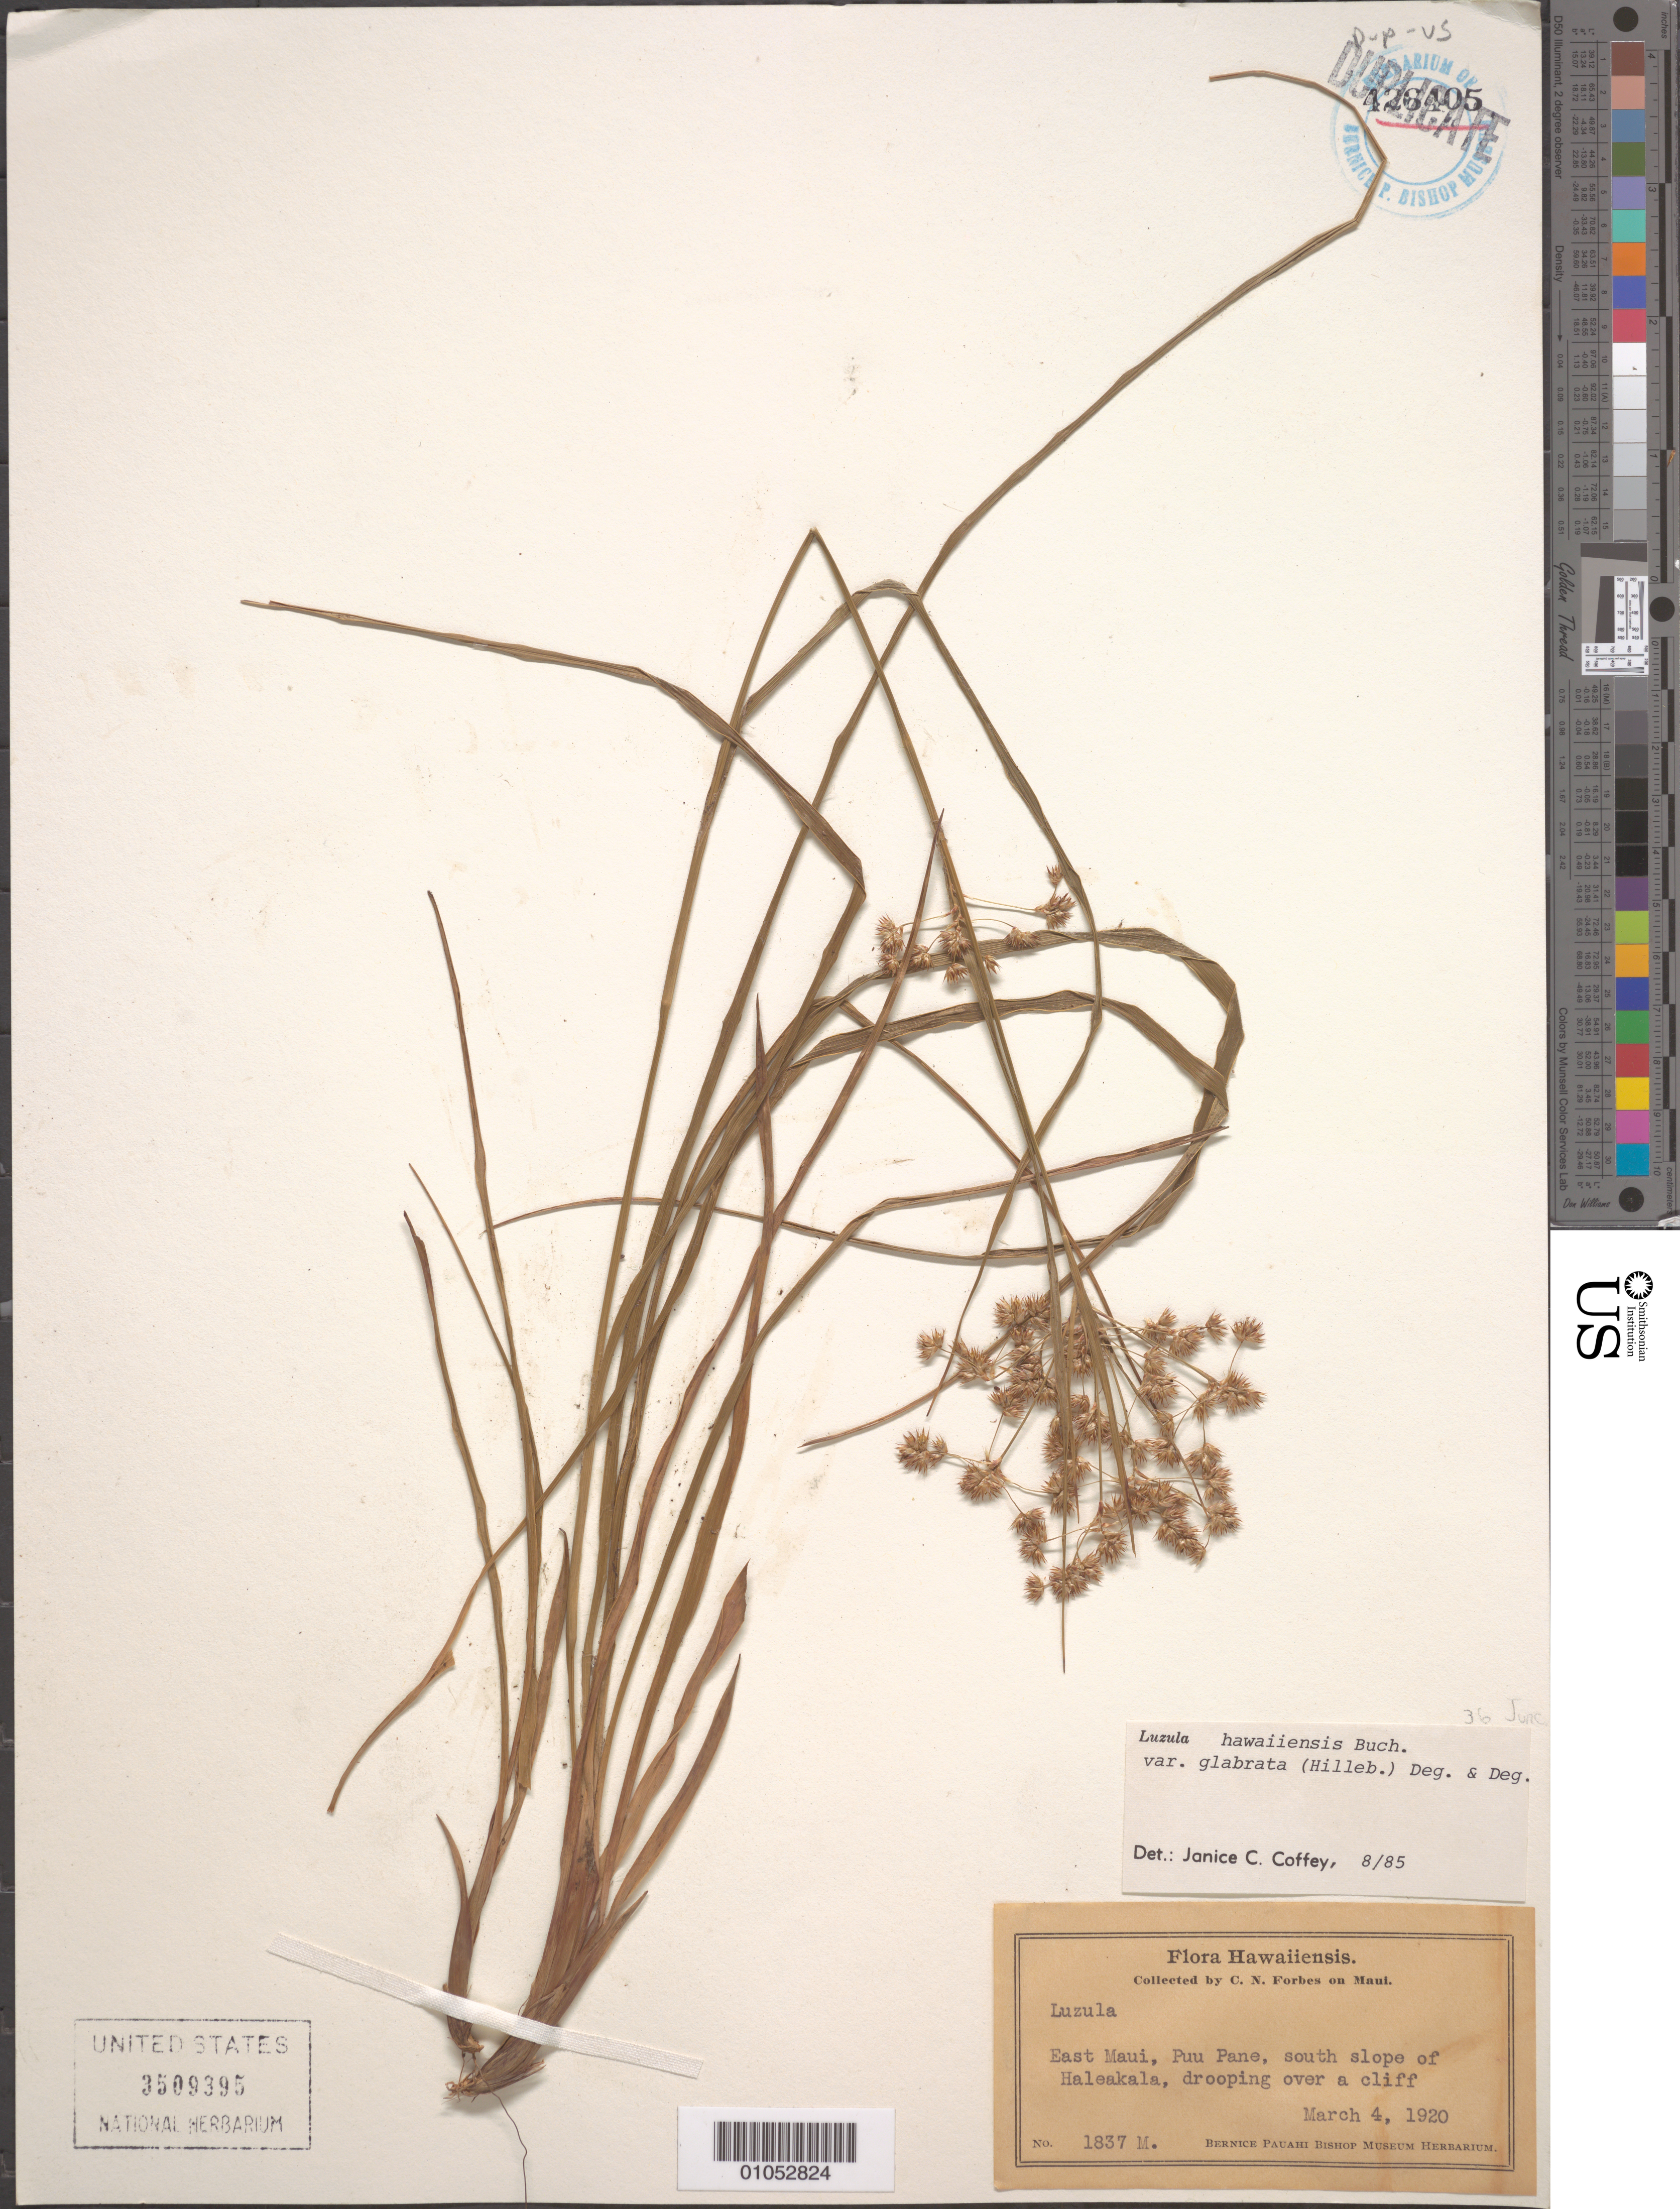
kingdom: Plantae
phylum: Tracheophyta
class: Liliopsida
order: Poales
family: Juncaceae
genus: Luzula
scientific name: Luzula hawaiiensis var. glabrata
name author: (Hillebr.) O. Deg. & I. Deg.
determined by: Coffey, J.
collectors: C. N. Forbes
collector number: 1837.M.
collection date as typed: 4 Mar 1920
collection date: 1920-03-04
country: United States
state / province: Hawaii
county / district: Maui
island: Maui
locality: East Maui; Puu Pane, south slope of Haleakala.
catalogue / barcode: US 3509395